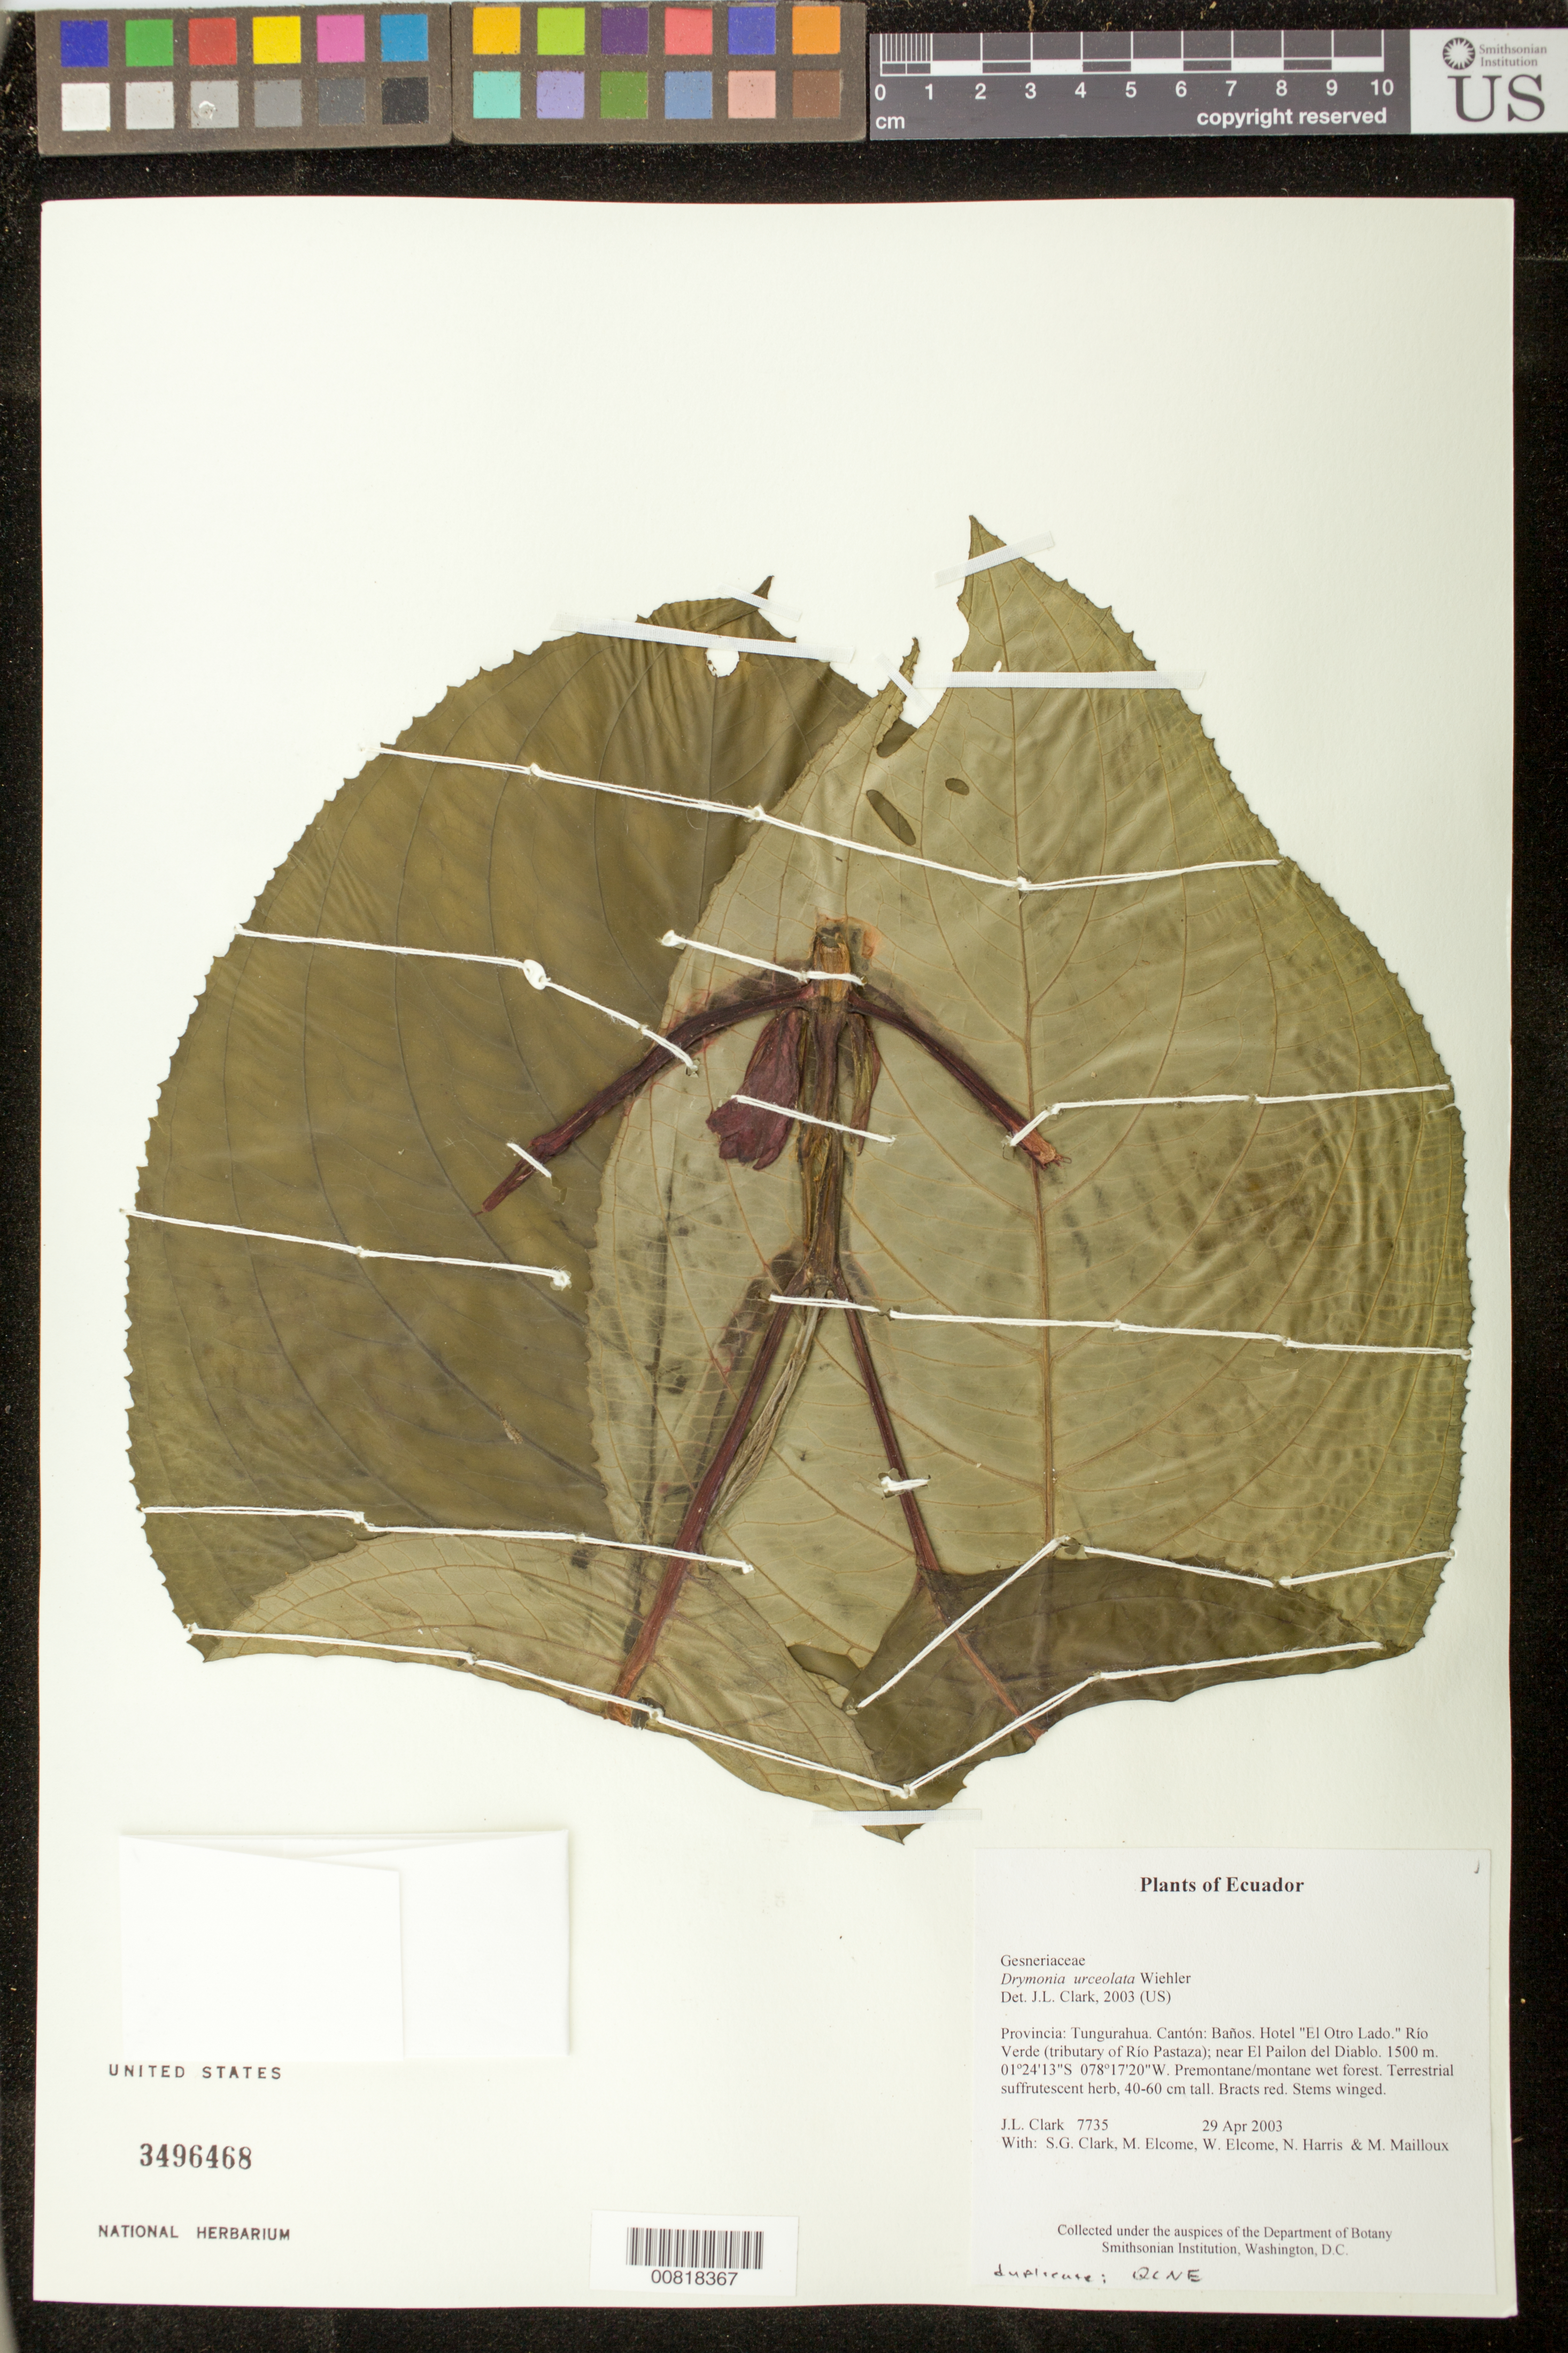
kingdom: Plantae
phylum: Tracheophyta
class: Magnoliopsida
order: Lamiales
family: Gesneriaceae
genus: Drymonia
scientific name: Drymonia urceolata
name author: Wiehler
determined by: Clark, J. L., (SEL), The Marie Selby Botanical Garden (UNITED STATES)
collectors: J. L. Clark, S. G. Clark, M. Elcome, W. Elcome, N. Harris & M. Mailloux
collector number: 7735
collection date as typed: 29 Apr 2003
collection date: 2003-04-29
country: Ecuador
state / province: Tungurahua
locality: Baños. Hotel "El Otro Lado." Río Verde (tributary of Río Pastaza); near El Pailon del Diablo.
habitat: Premontane/montane wet forest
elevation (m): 1500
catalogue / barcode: US 3496468